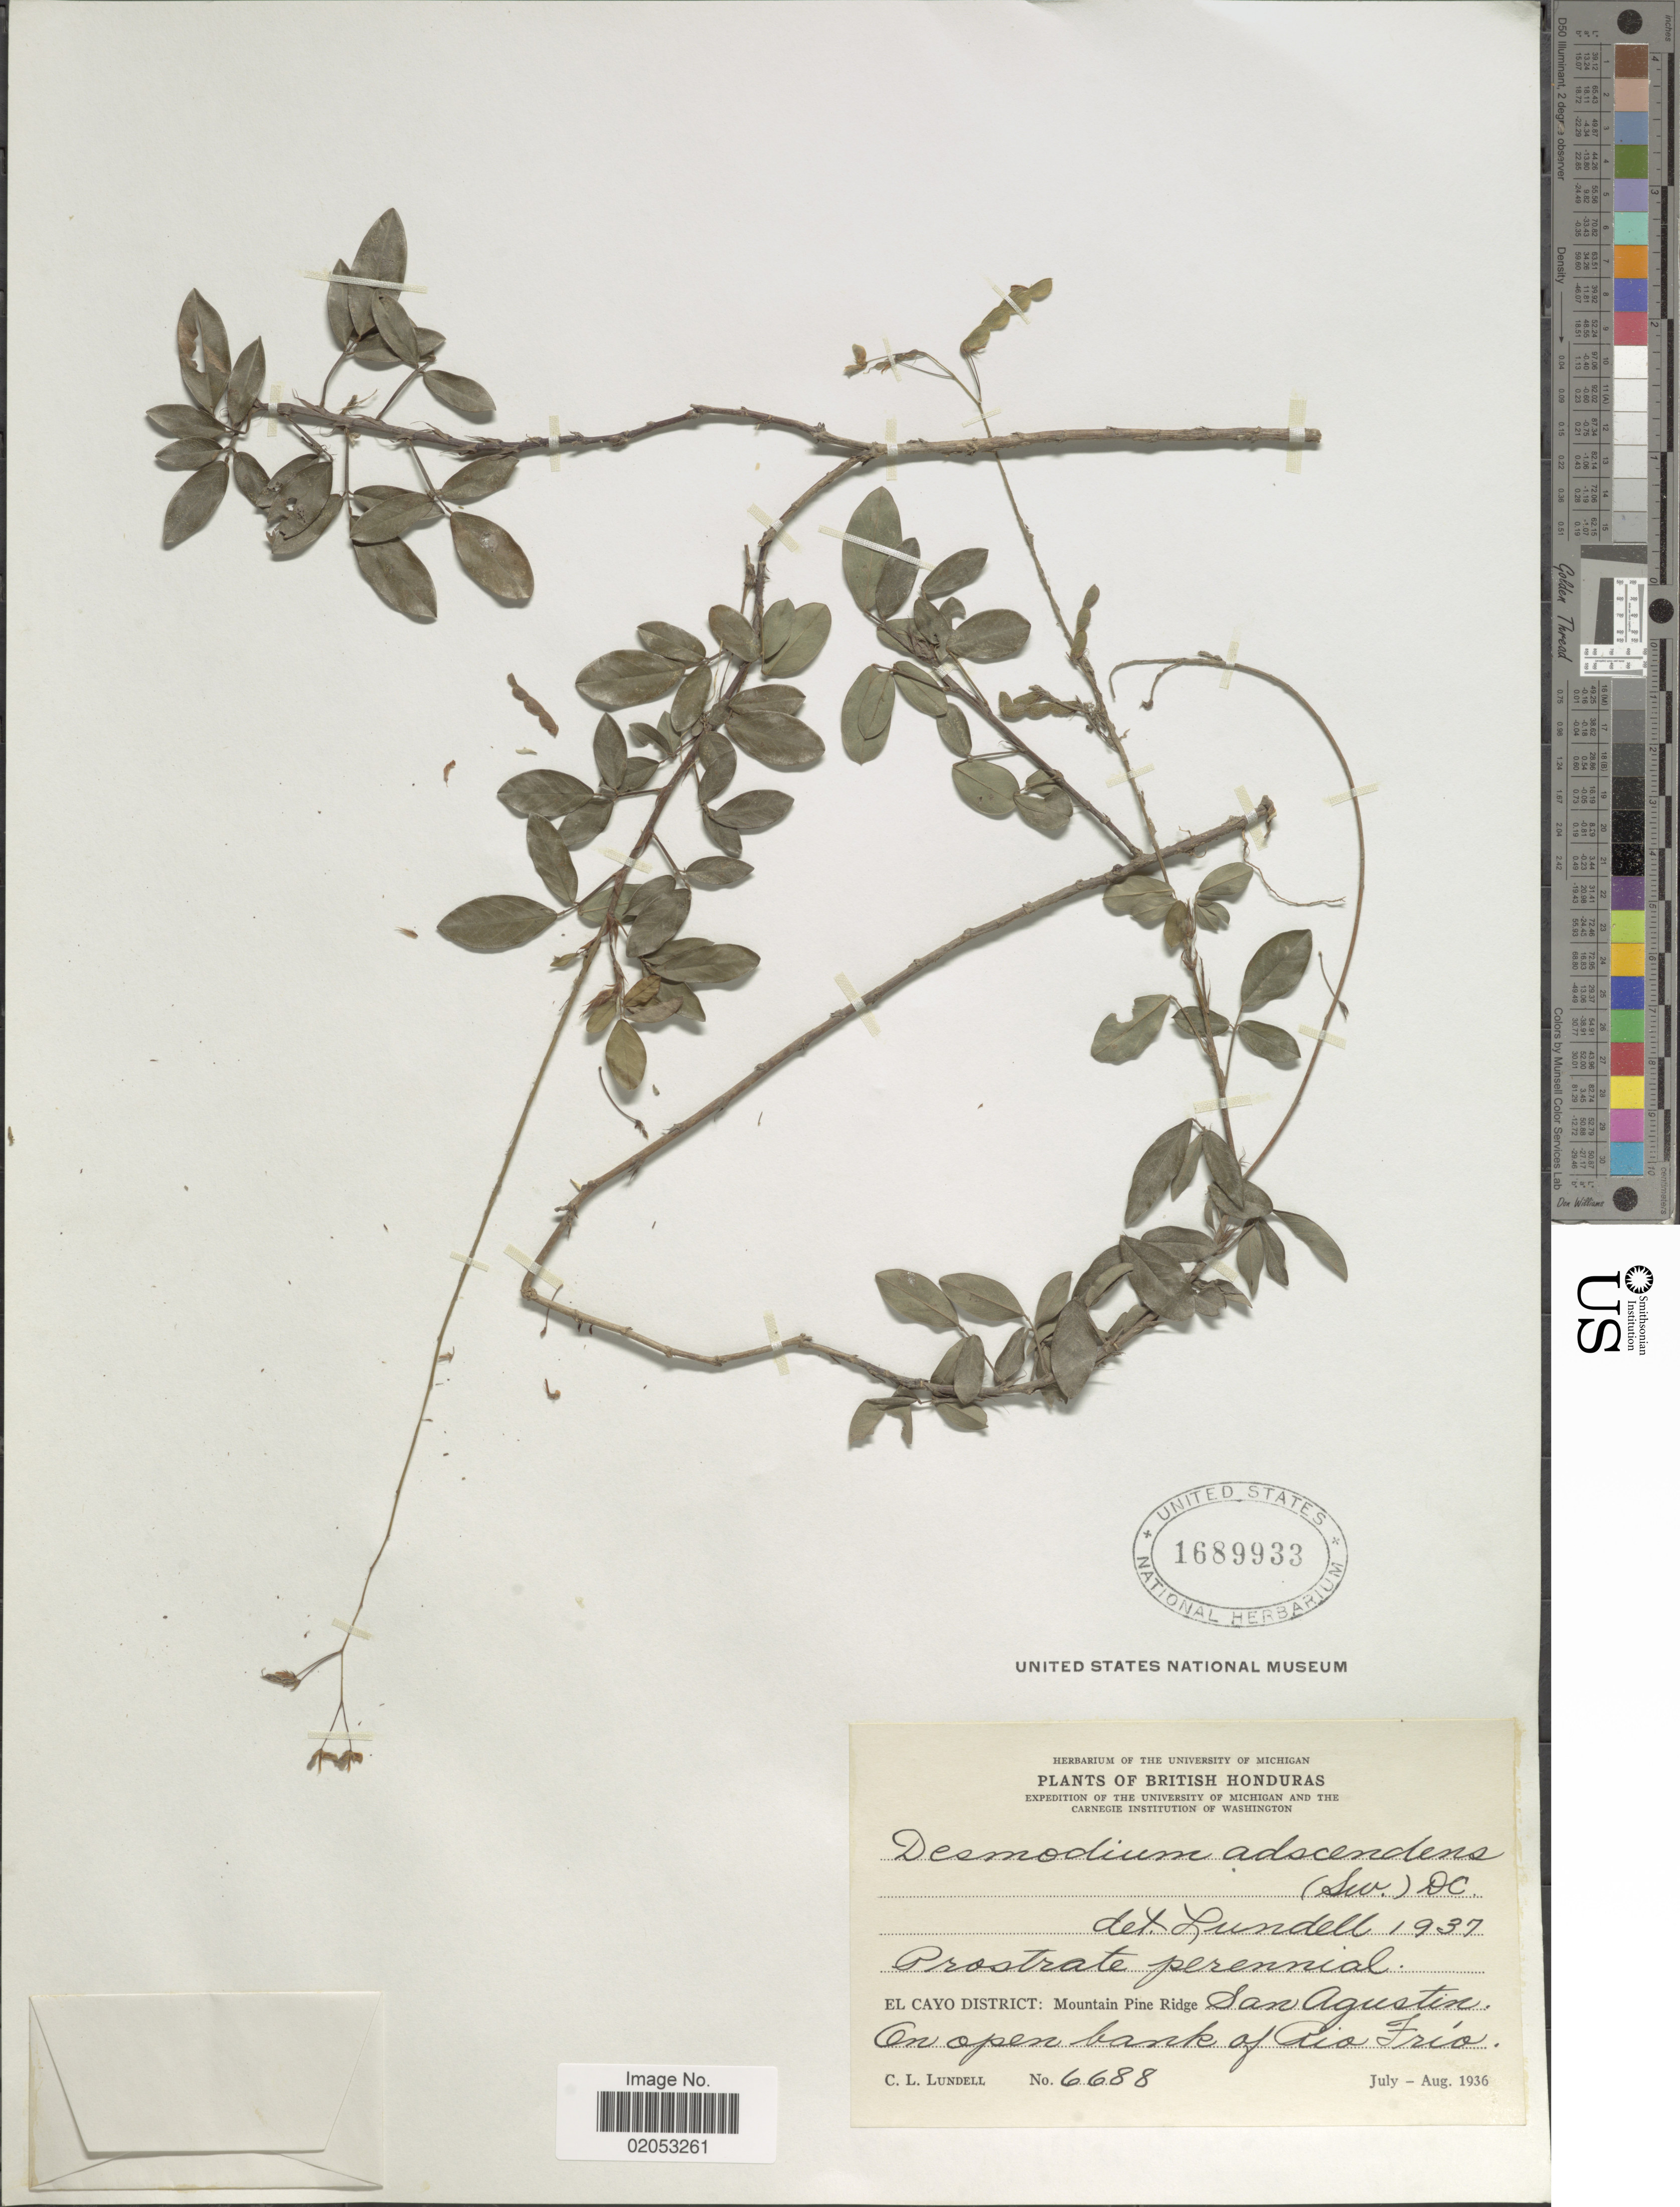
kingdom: Plantae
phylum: Tracheophyta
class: Magnoliopsida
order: Fabales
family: Fabaceae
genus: Grona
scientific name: Grona adscendens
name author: (Sw.) H. Ohashi & K. Ohashi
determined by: Strong, Mark T., (BOT), Smithsonian Institution - National Museum of Natural History (UNITED STATES)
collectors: C. L. Lundell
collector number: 6688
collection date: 1936-07/1936-08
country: Belize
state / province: Cayo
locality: British Honduras, Mountain Pine Ridge, San Agustin, bank of Rio Frio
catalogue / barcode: US 1689933